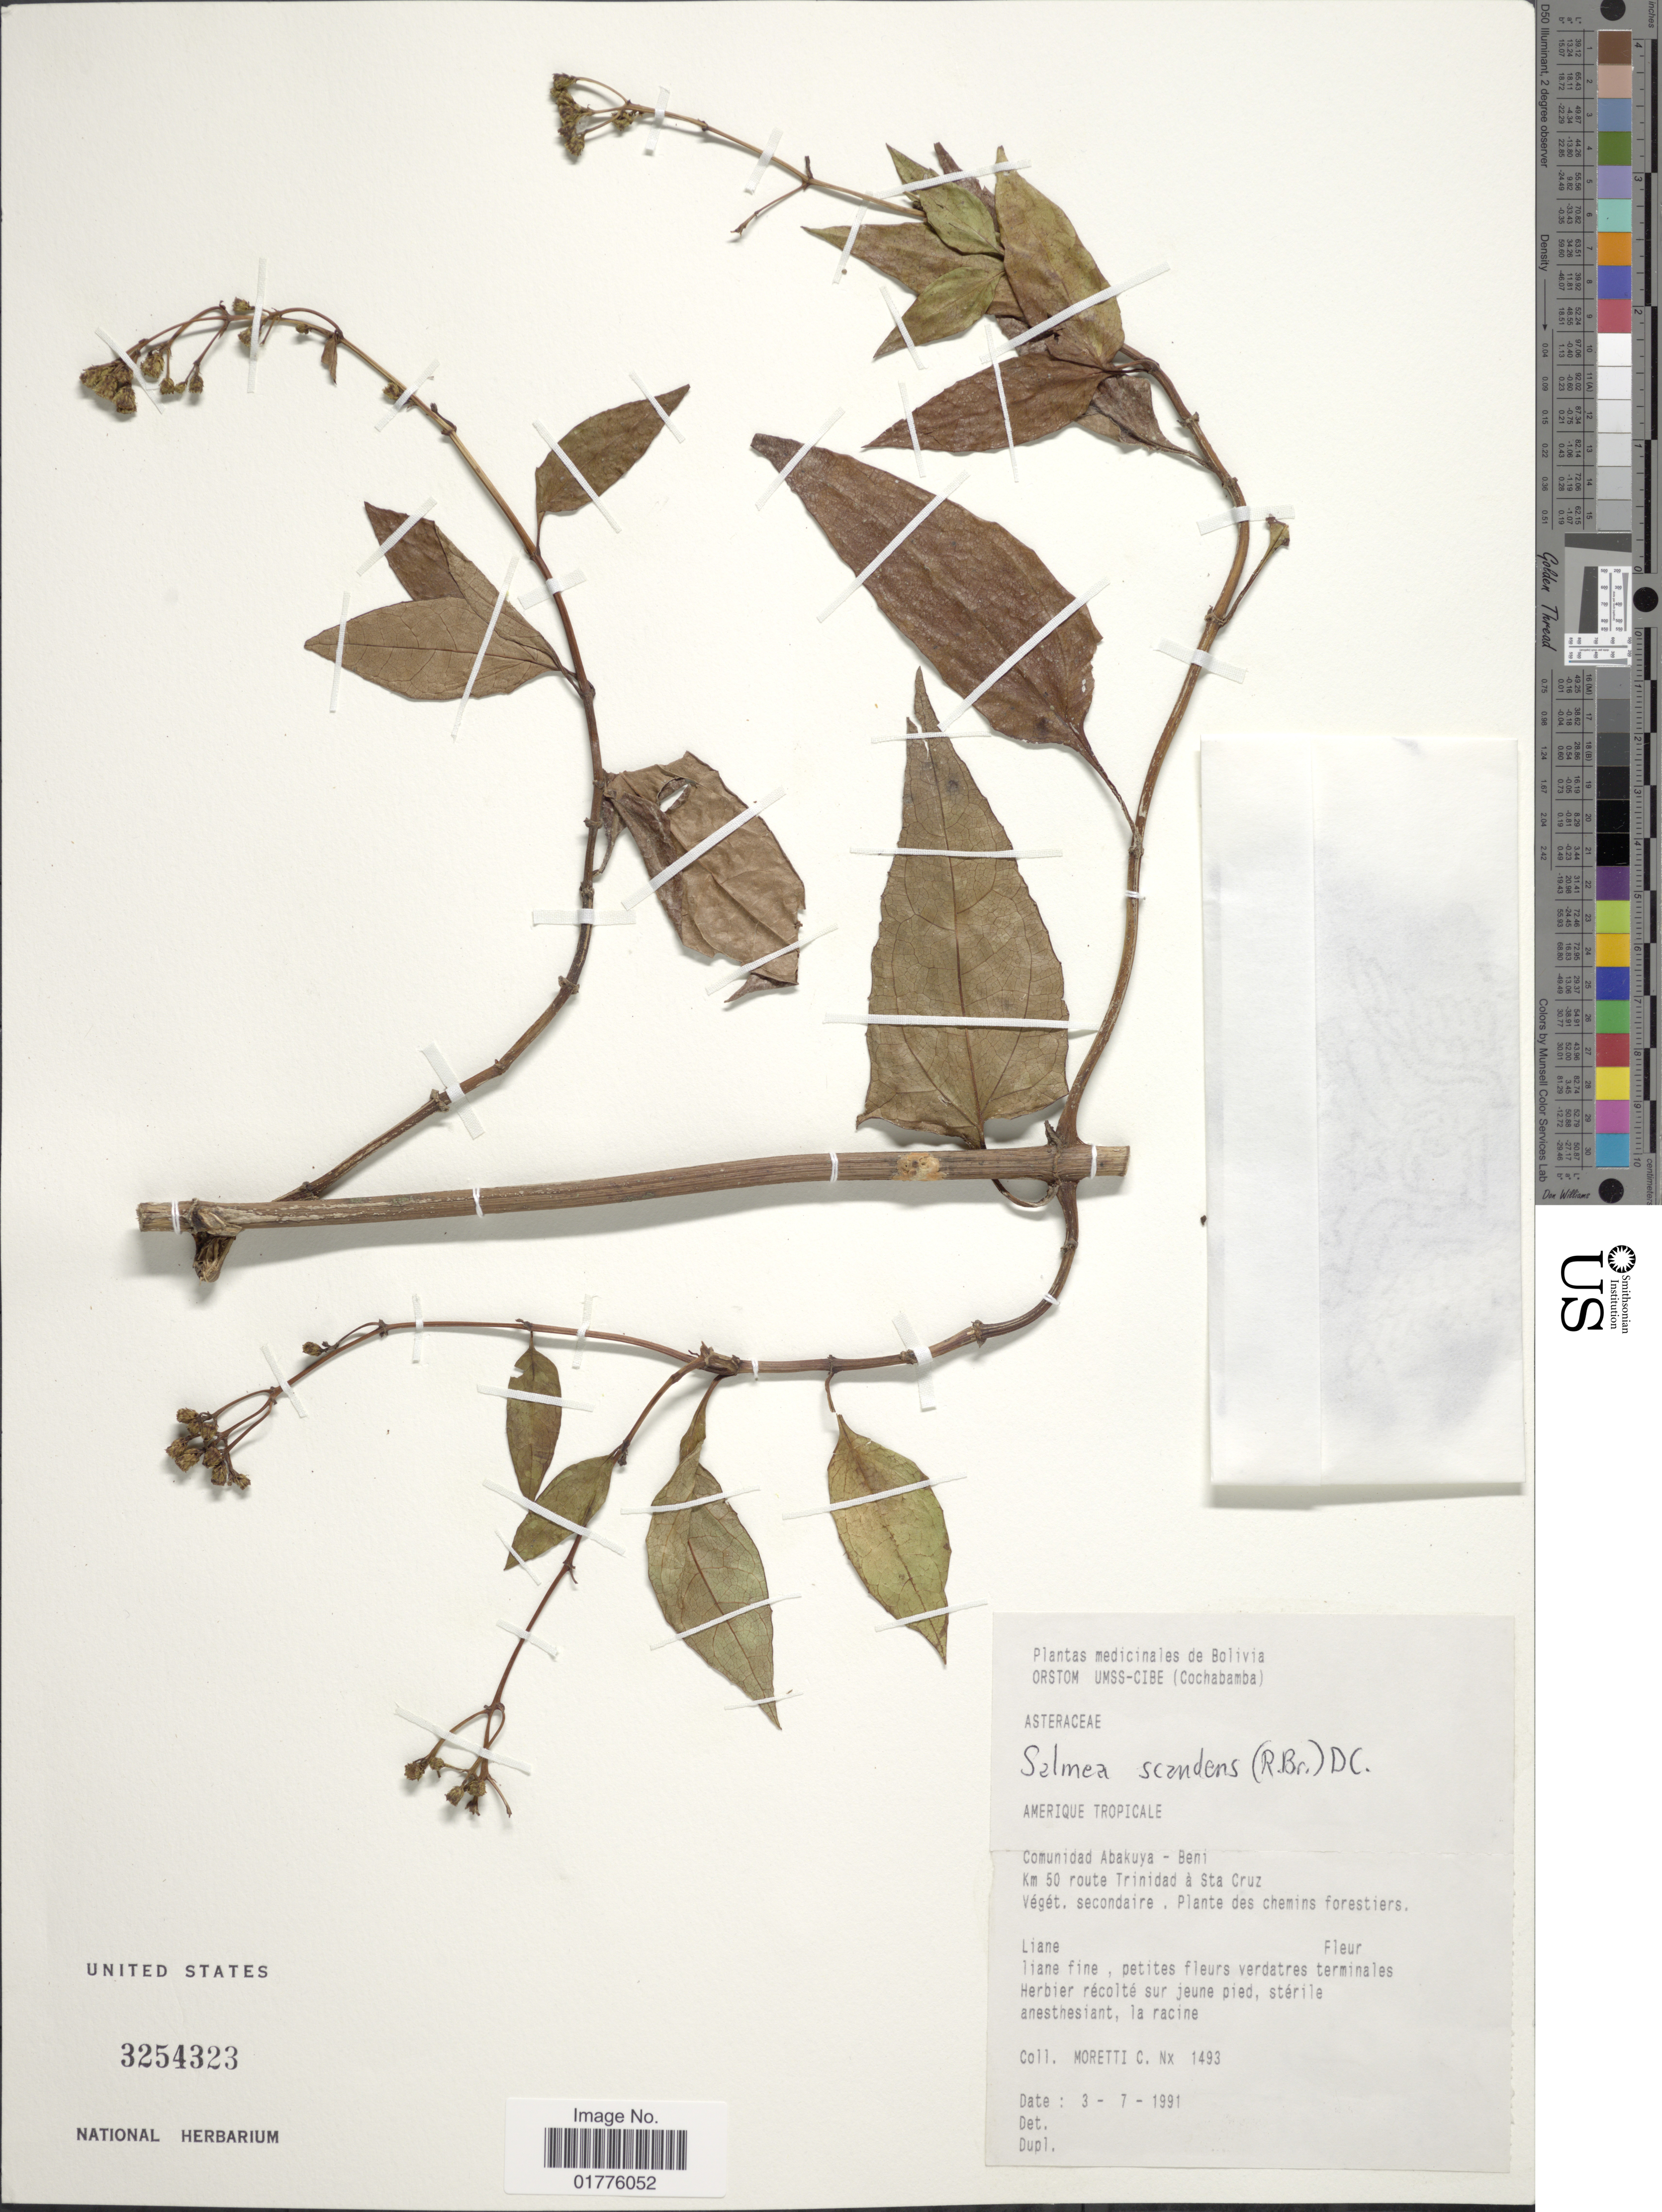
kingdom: Plantae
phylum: Tracheophyta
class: Magnoliopsida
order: Asterales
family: Asteraceae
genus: Salmea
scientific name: Salmea scandens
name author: (L.) DC.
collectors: C. Moretti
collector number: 1493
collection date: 1991-07-03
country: Bolivia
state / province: Beni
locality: Comunidad Abakuya- Beni. Km 50 route Trinidad a Sta Cruz.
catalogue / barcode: US 3254323